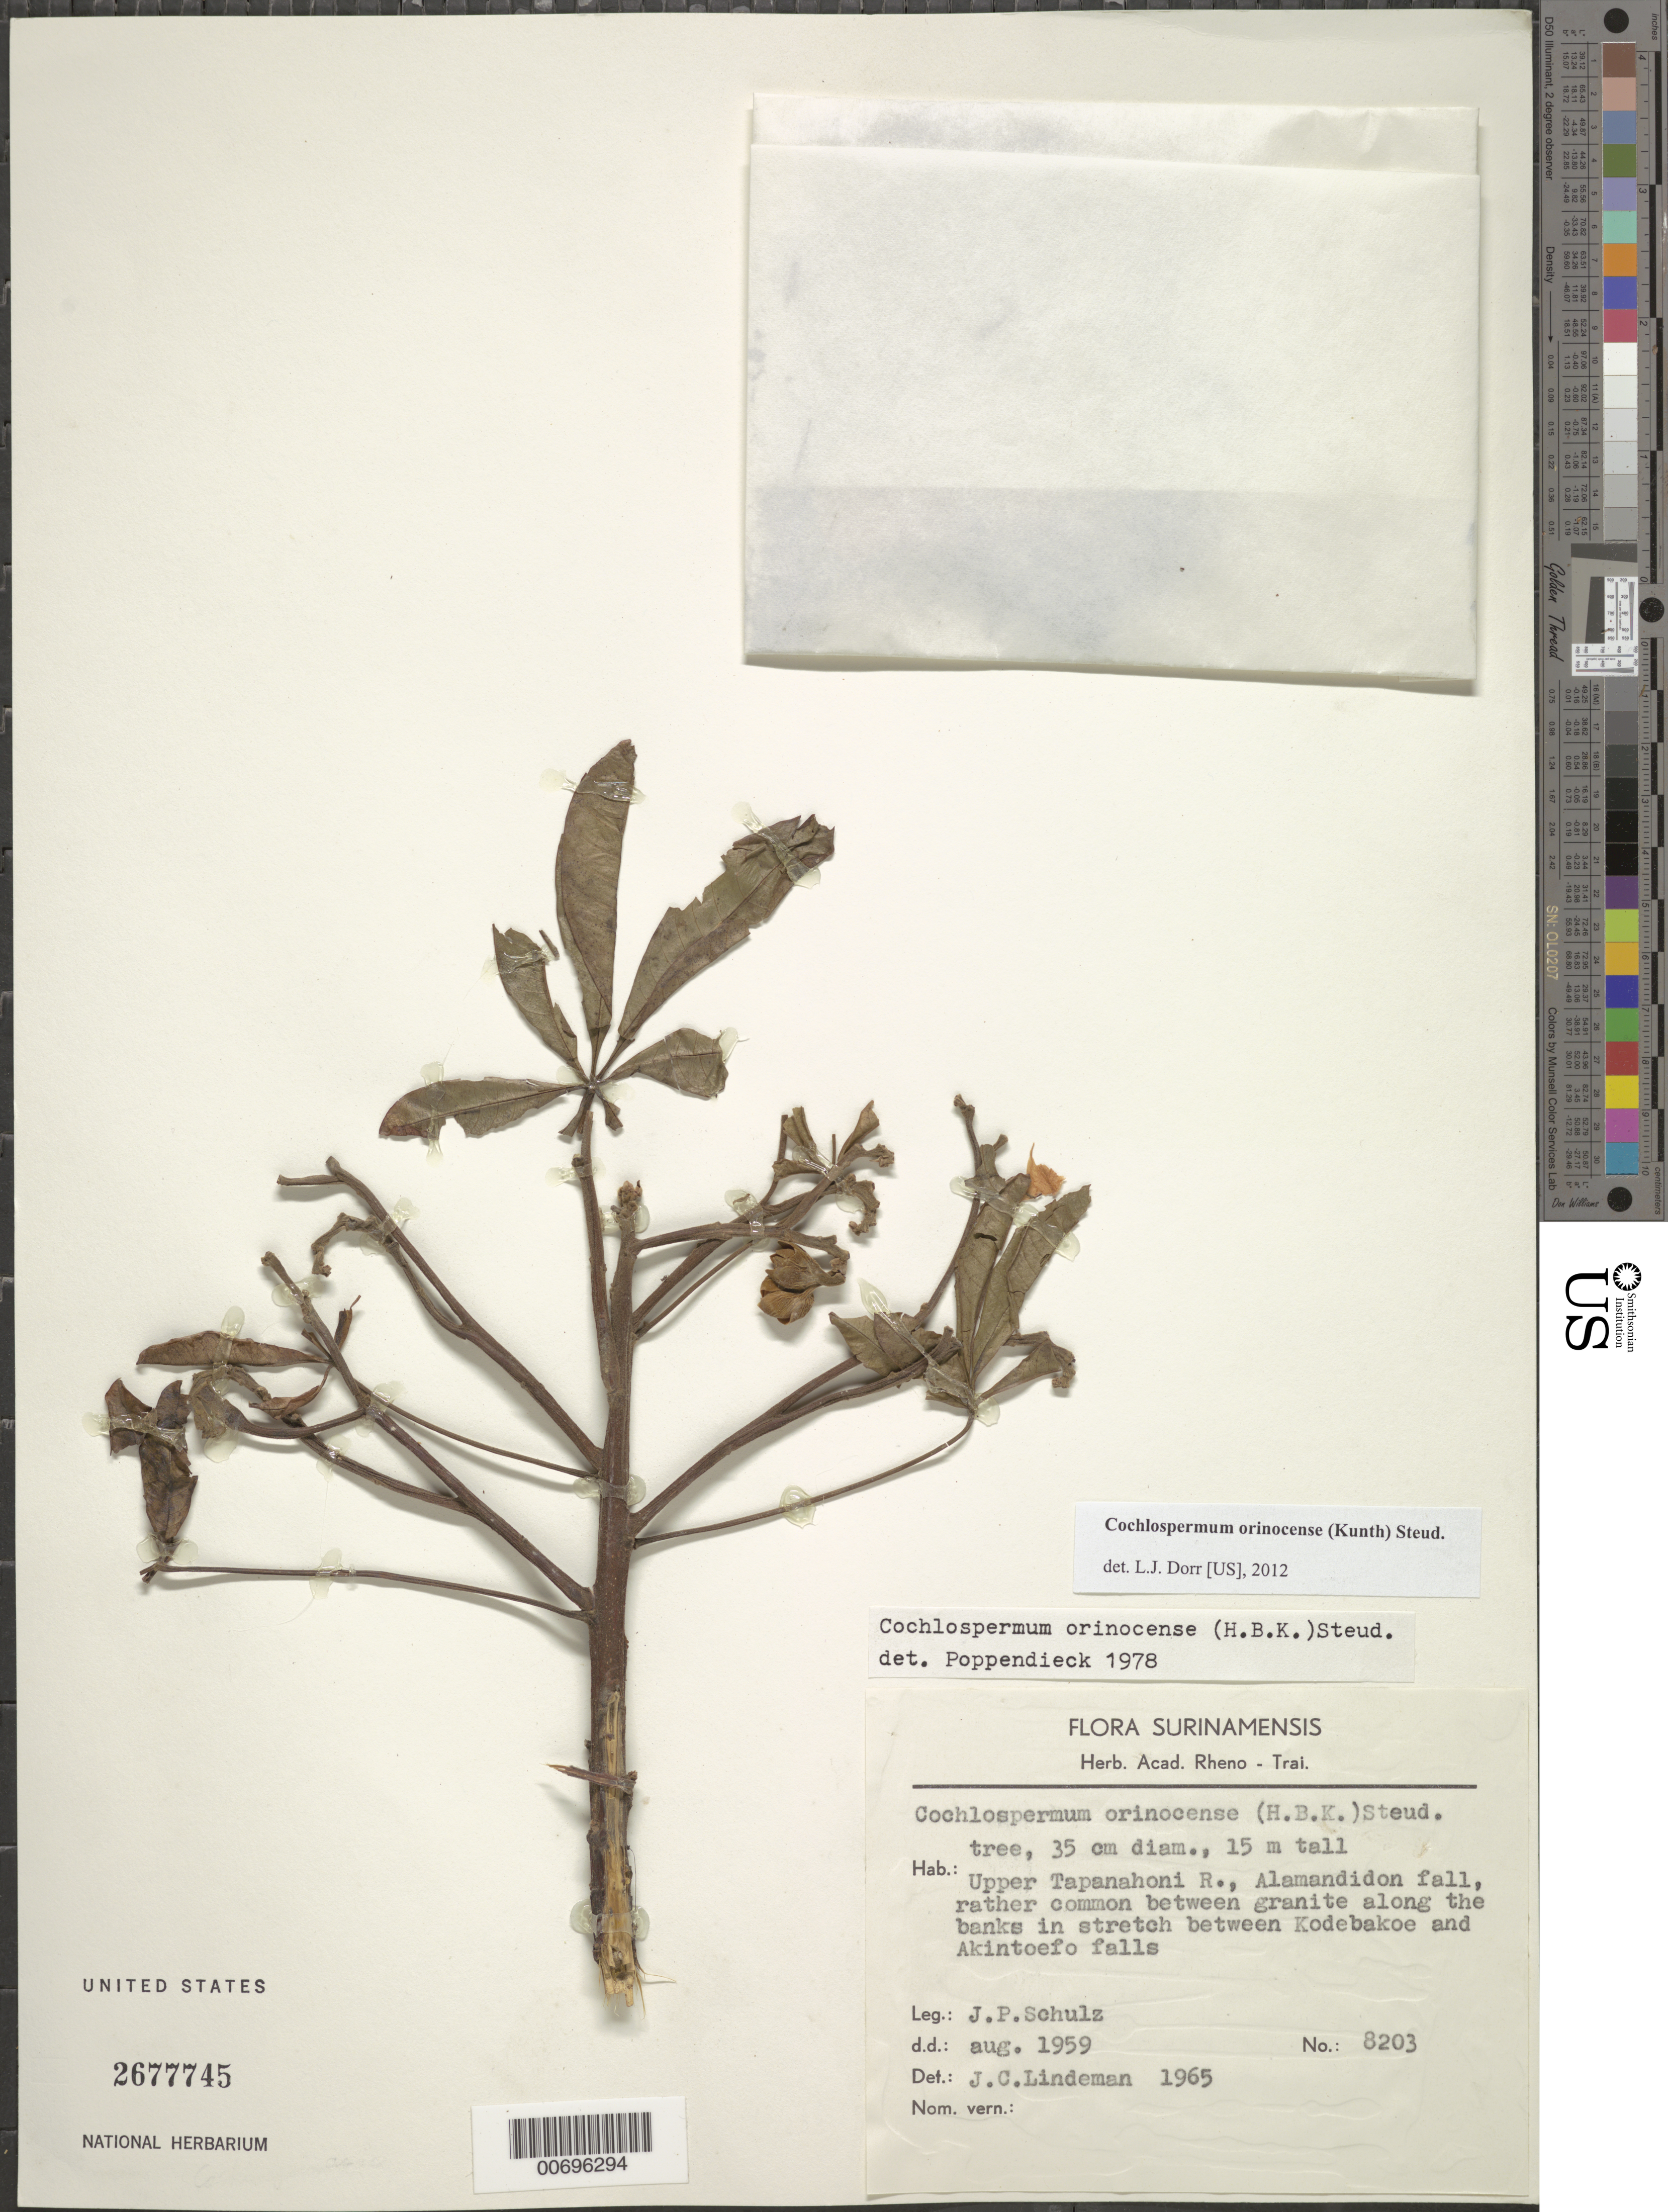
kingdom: Plantae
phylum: Tracheophyta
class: Magnoliopsida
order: Malvales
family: Cochlospermaceae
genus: Cochlospermum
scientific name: Cochlospermum orinocense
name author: (Kunth) Steud.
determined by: Lindeman, J. C.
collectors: J. P. Schulz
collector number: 8203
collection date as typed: Aug-59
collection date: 1959-08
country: Suriname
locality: Kodebakoe and Akintoefo Falls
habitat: Along the banks between granite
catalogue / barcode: US 2677745